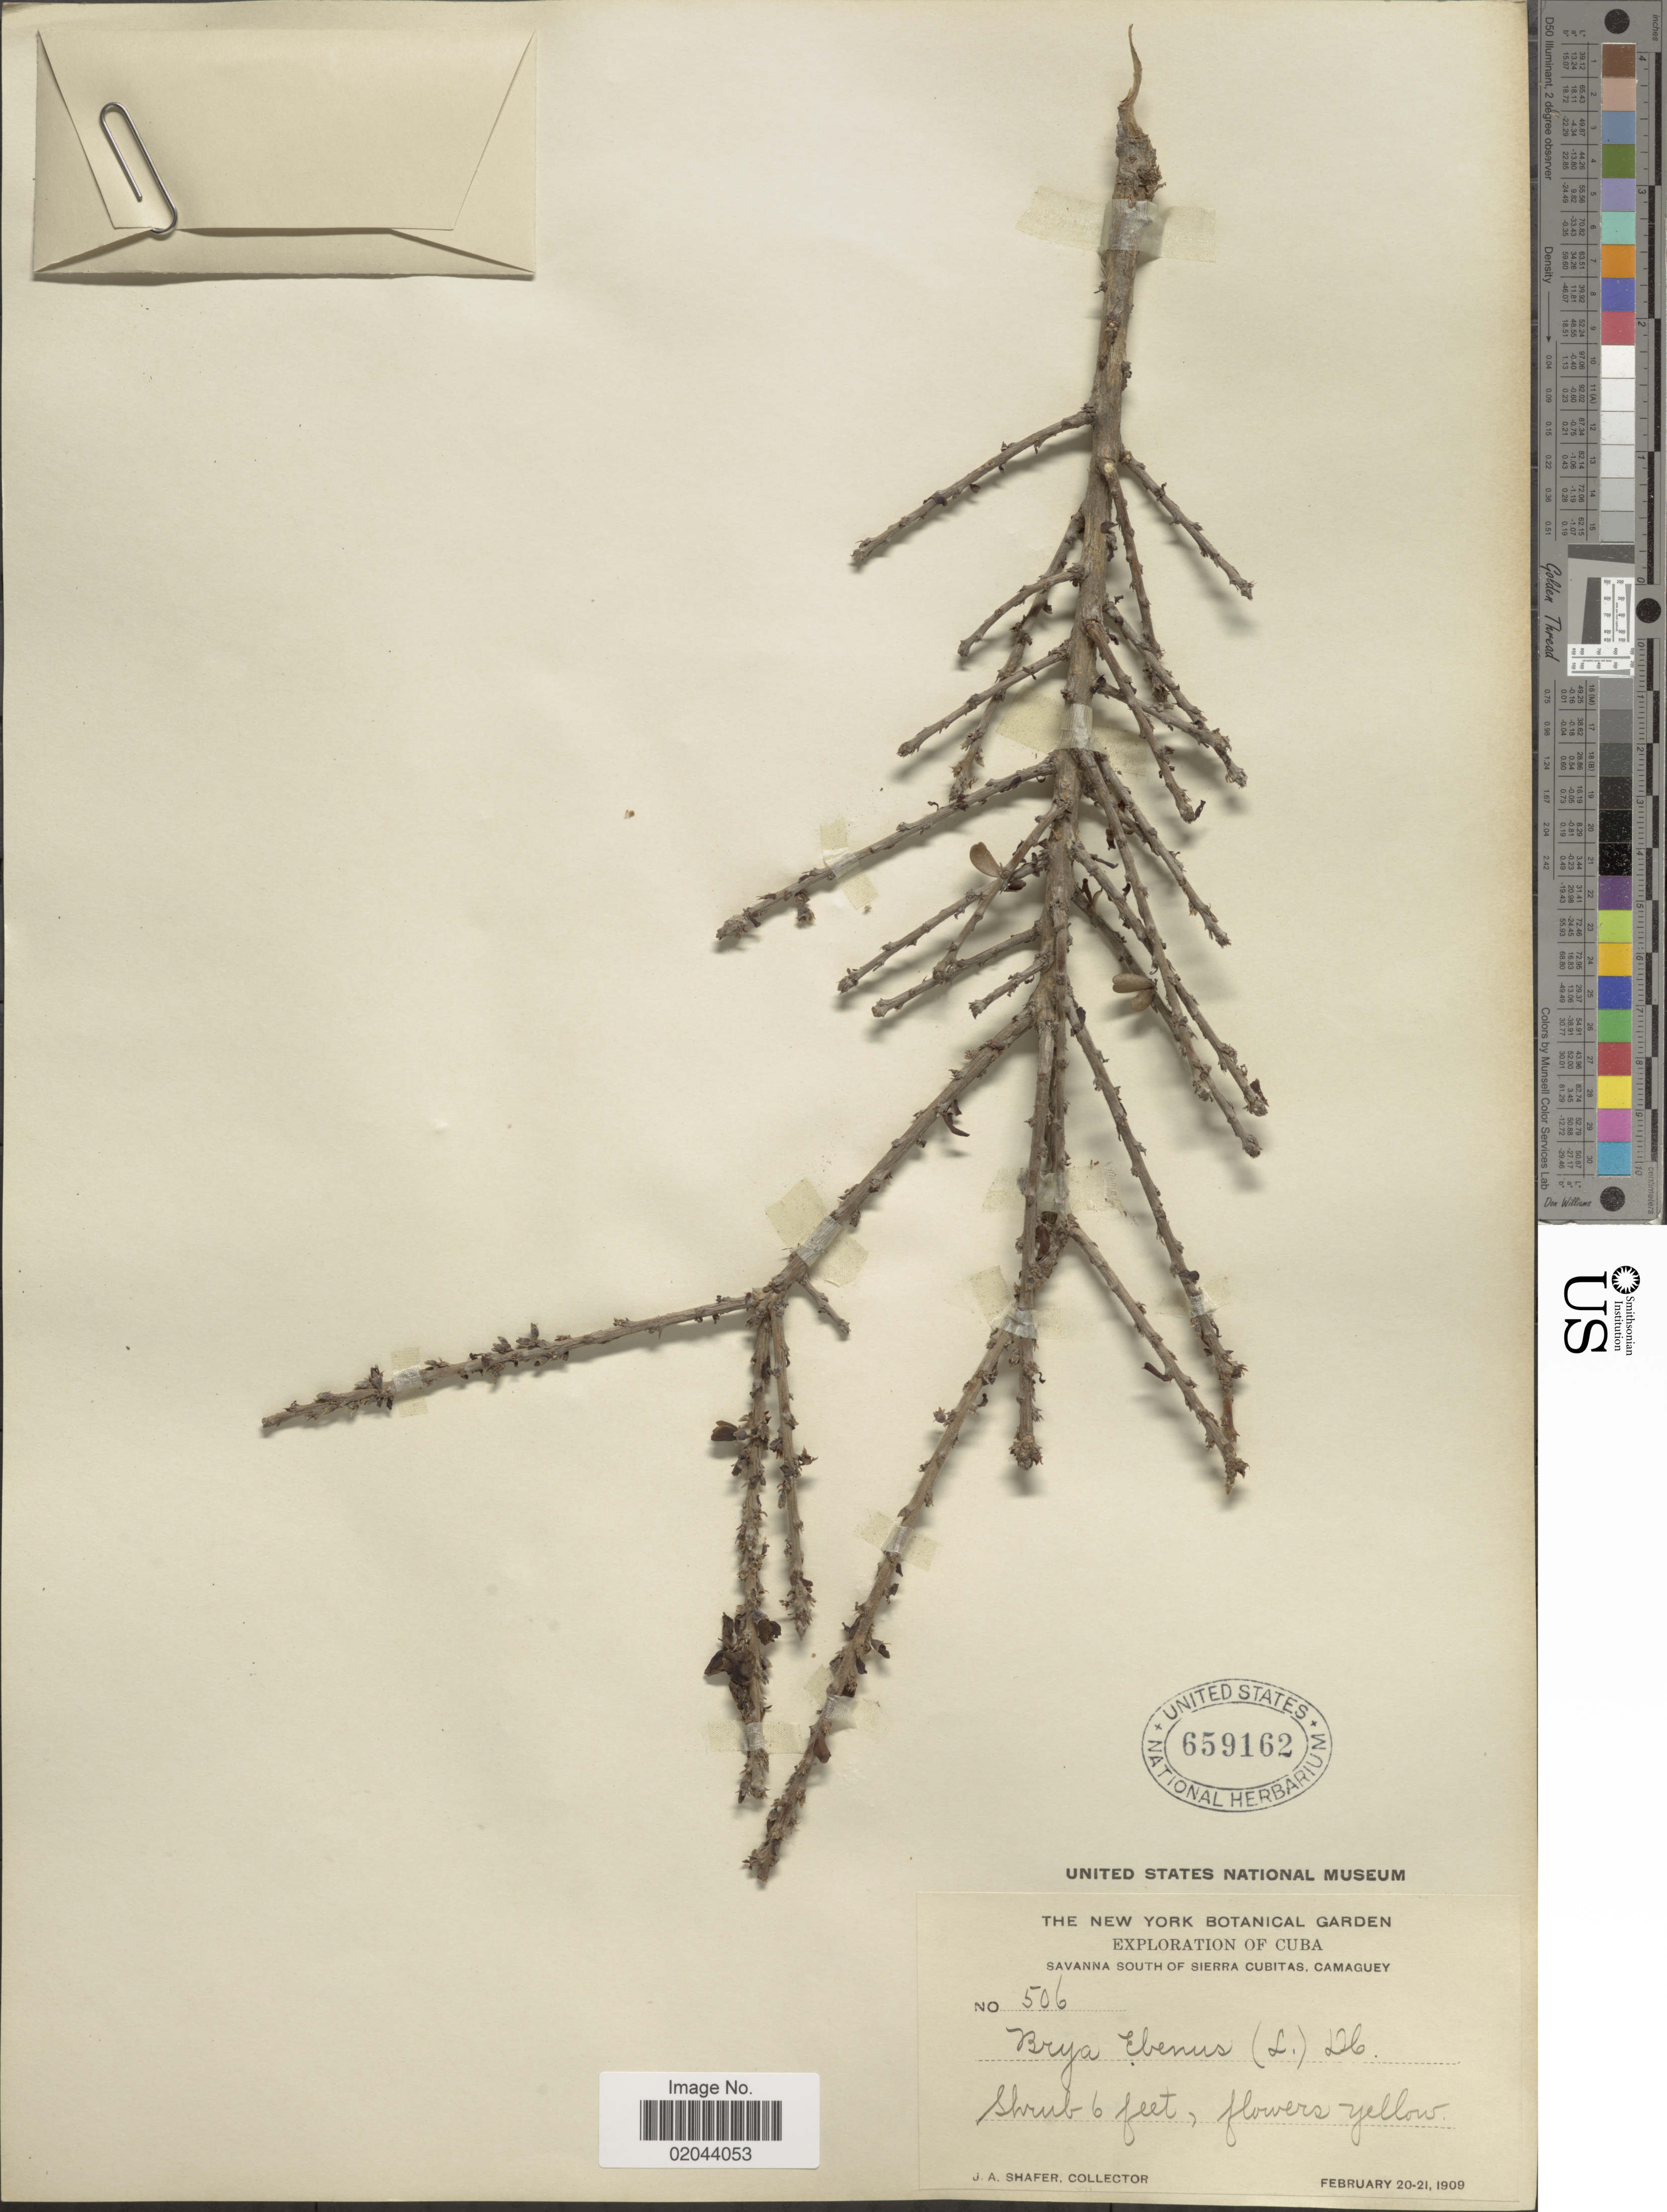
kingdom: Plantae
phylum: Tracheophyta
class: Magnoliopsida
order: Fabales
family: Fabaceae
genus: Brya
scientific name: Brya ebenus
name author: (L.) DC.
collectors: J. A. Shafer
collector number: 506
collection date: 1909-02-20/1909-02-21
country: Cuba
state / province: Camagüey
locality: Savanna South of Sierra Cubitas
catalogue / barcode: US 659162